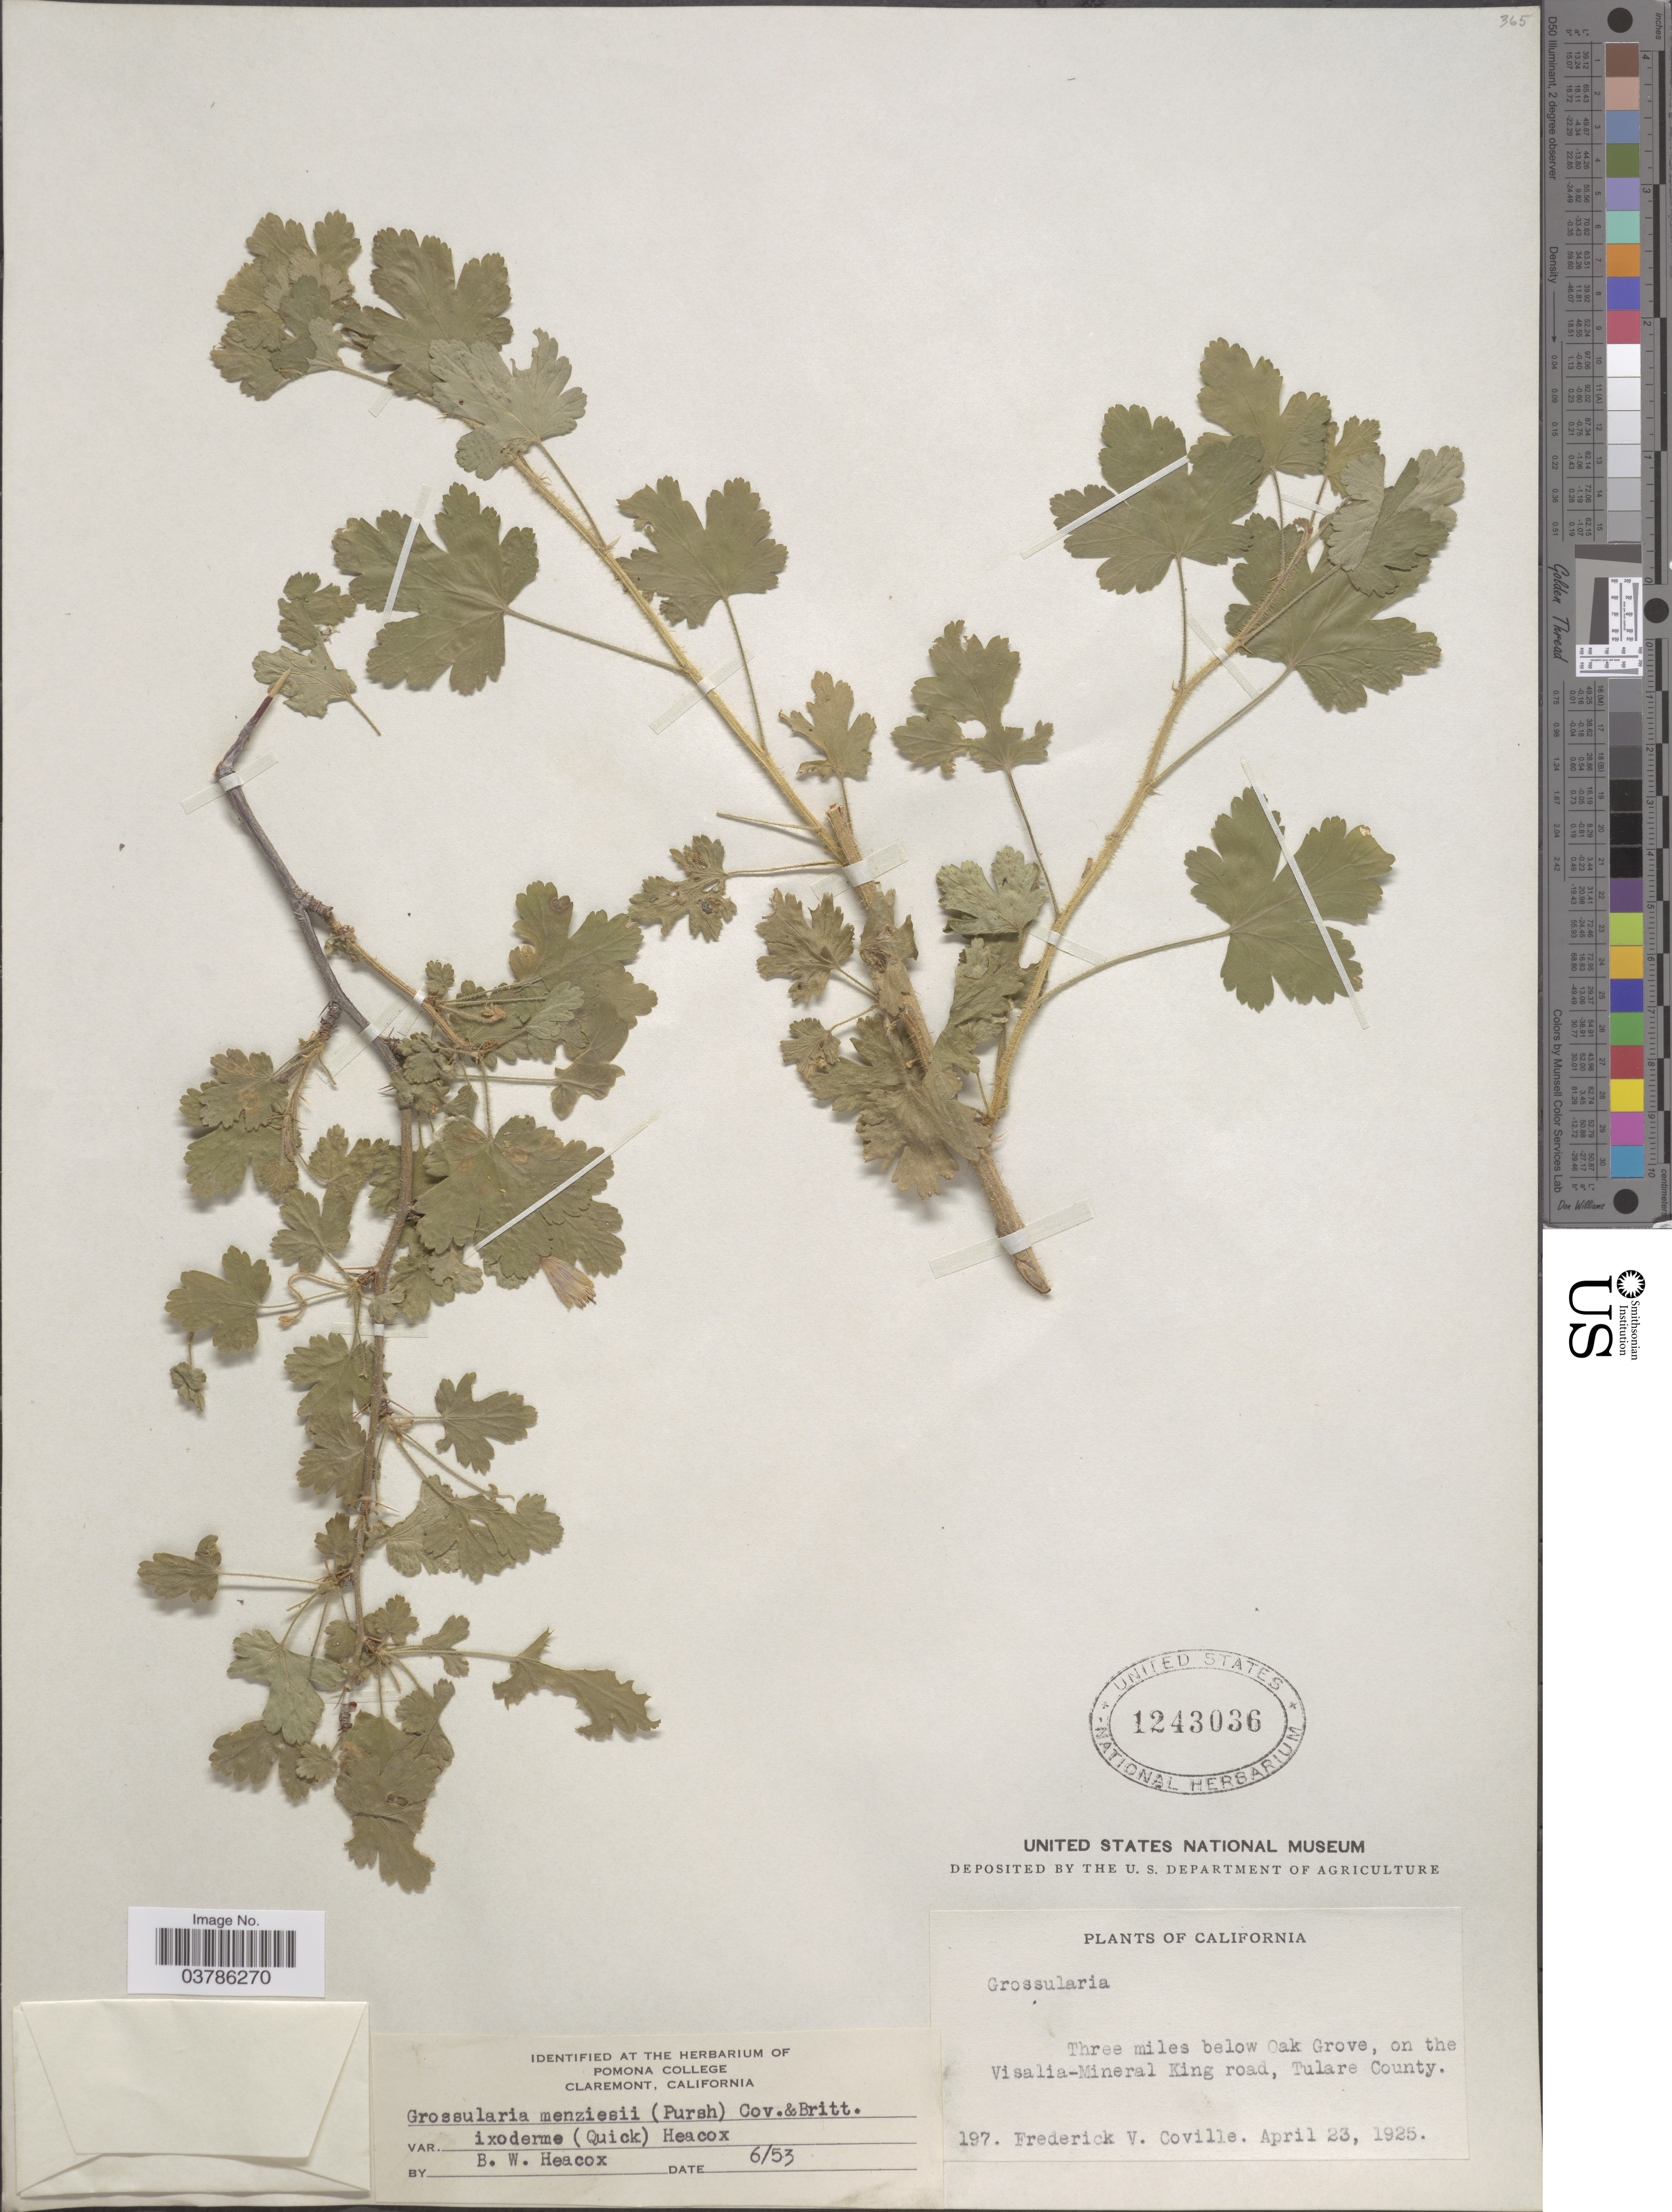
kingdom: Plantae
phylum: Tracheophyta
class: Magnoliopsida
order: Saxifragales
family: Grossulariaceae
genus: Ribes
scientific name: Ribes menziesii var. ixoderme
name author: Quick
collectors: F. V. Coville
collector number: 197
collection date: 1925-04-23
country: United States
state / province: California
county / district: Tulare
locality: Three below Oak Grove, on the Visalia-Mineral King road, Tulare County.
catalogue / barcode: US 1243036